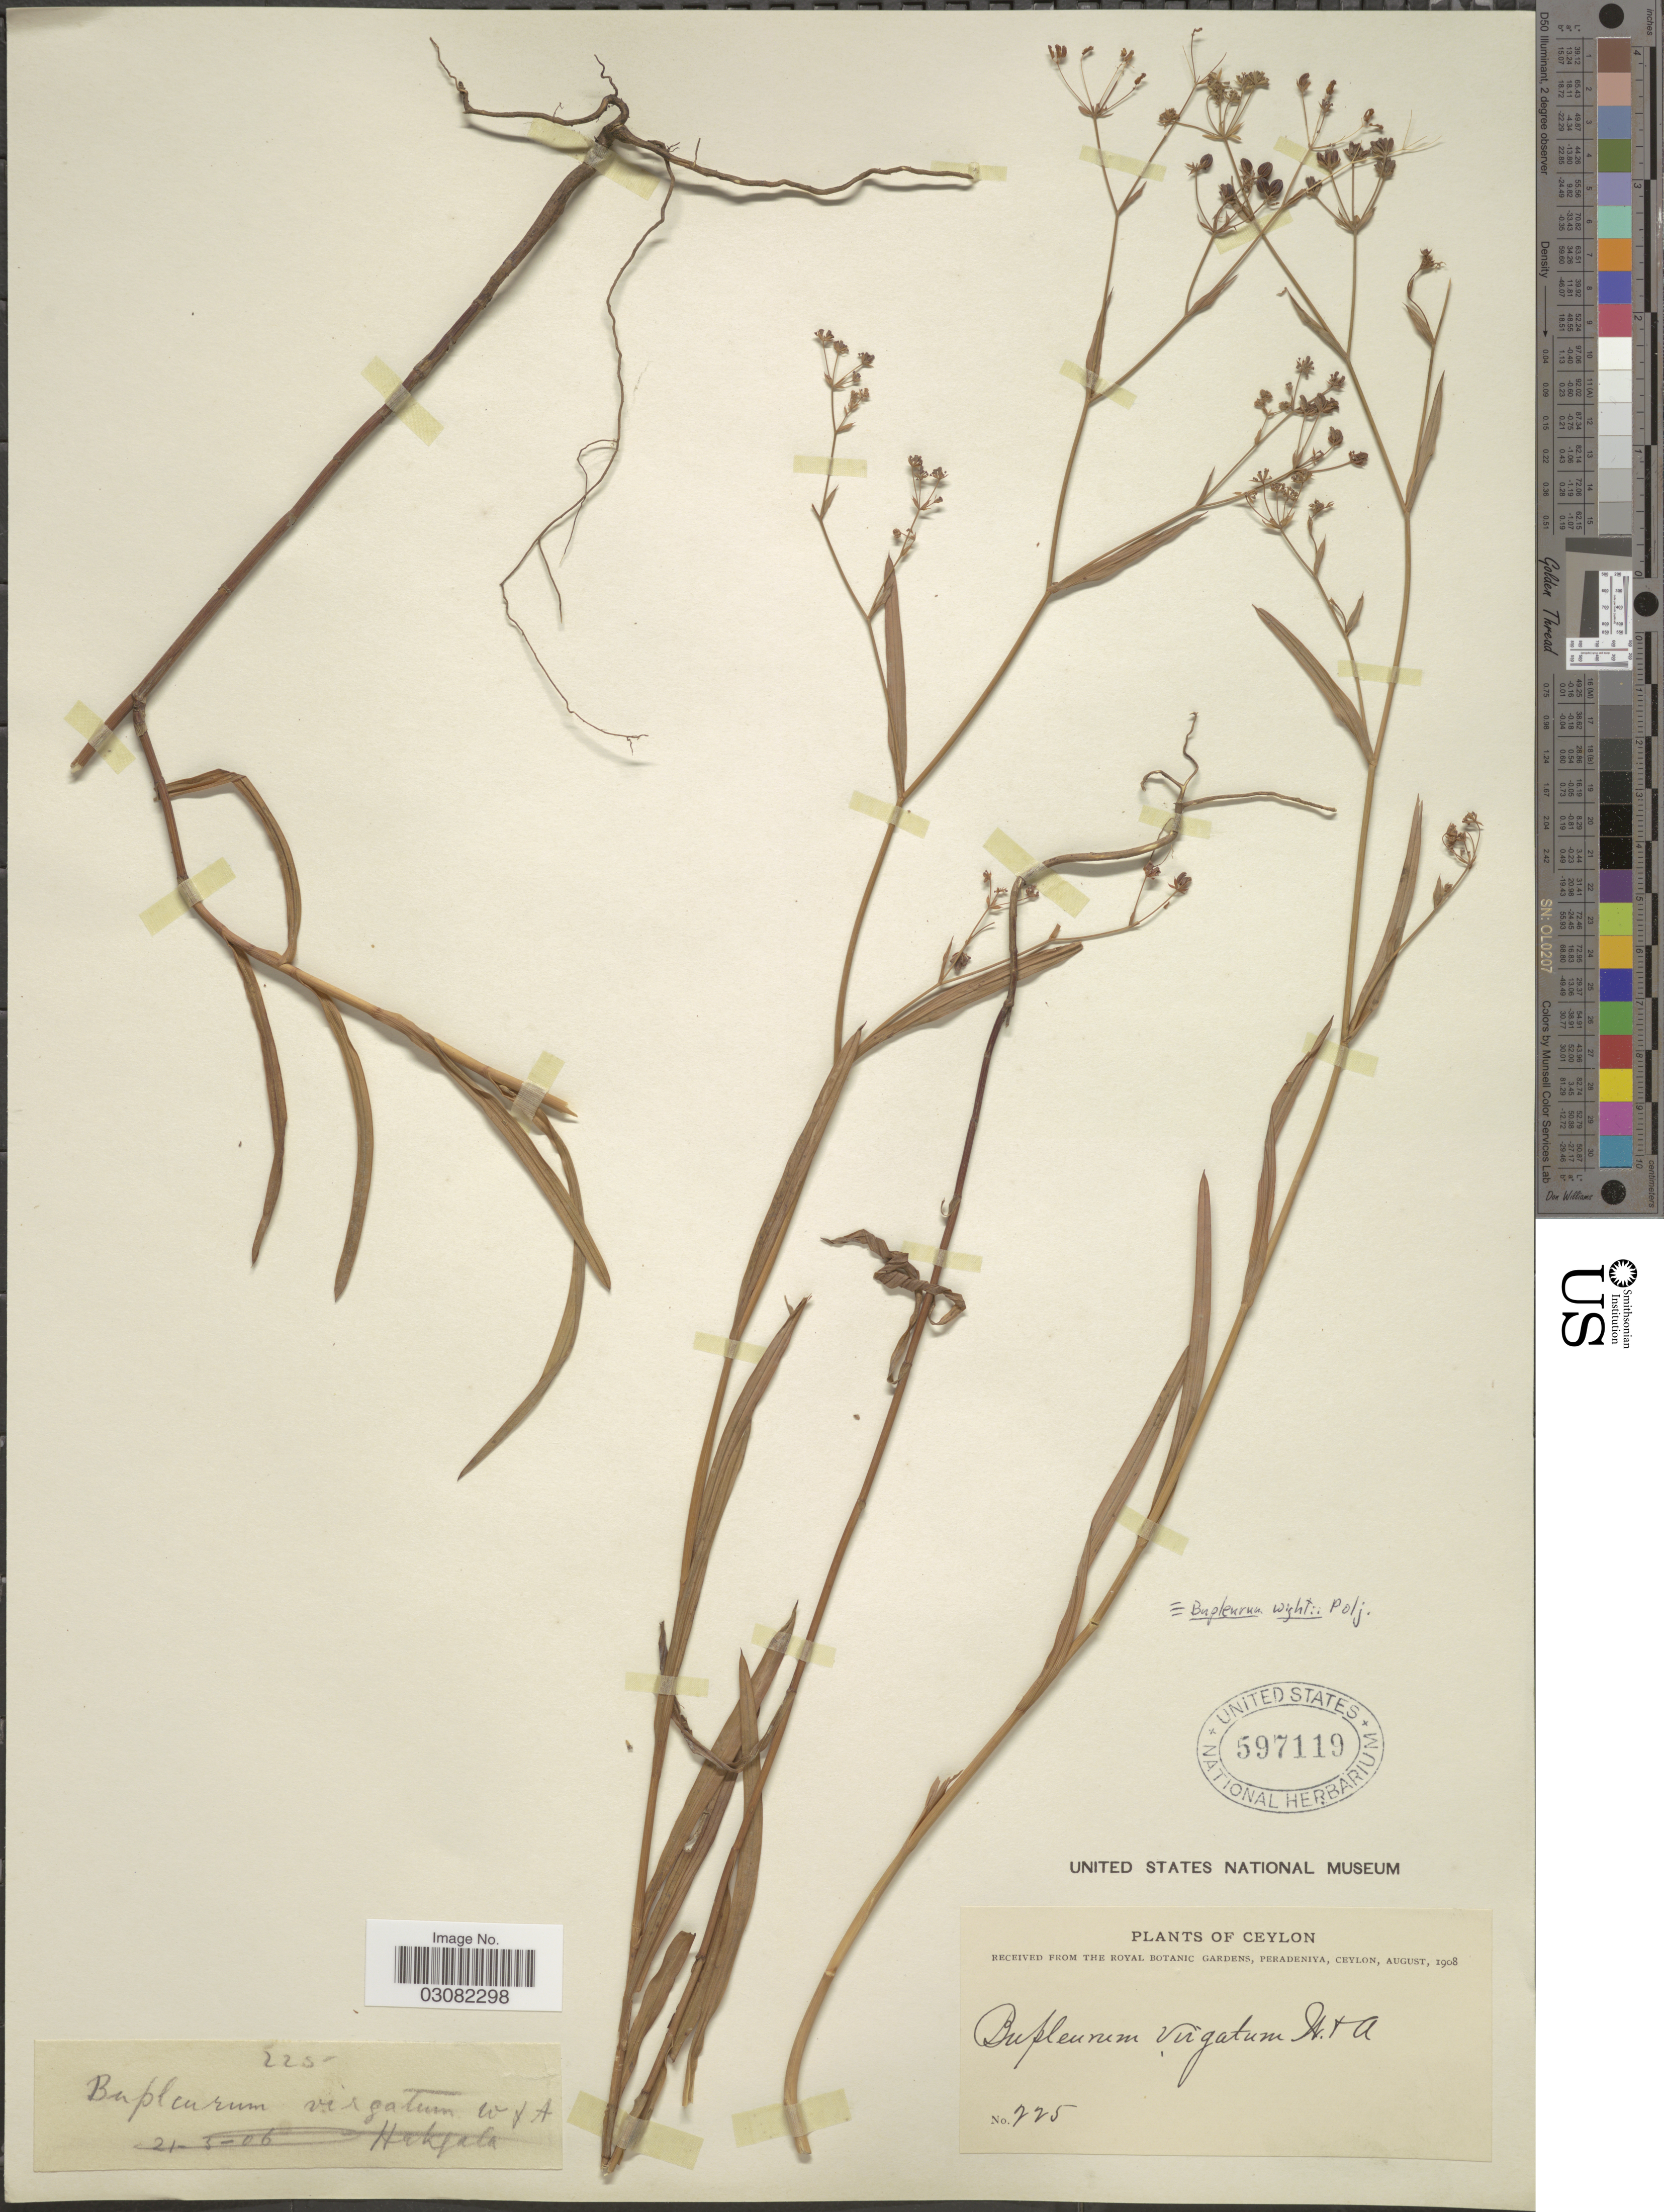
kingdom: Plantae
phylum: Tracheophyta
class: Magnoliopsida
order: Apiales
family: Apiaceae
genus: Bupleurum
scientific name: Bupleurum wightii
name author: Koso-Pol.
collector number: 225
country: Sri Lanka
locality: Ceylon.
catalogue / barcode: US 597119